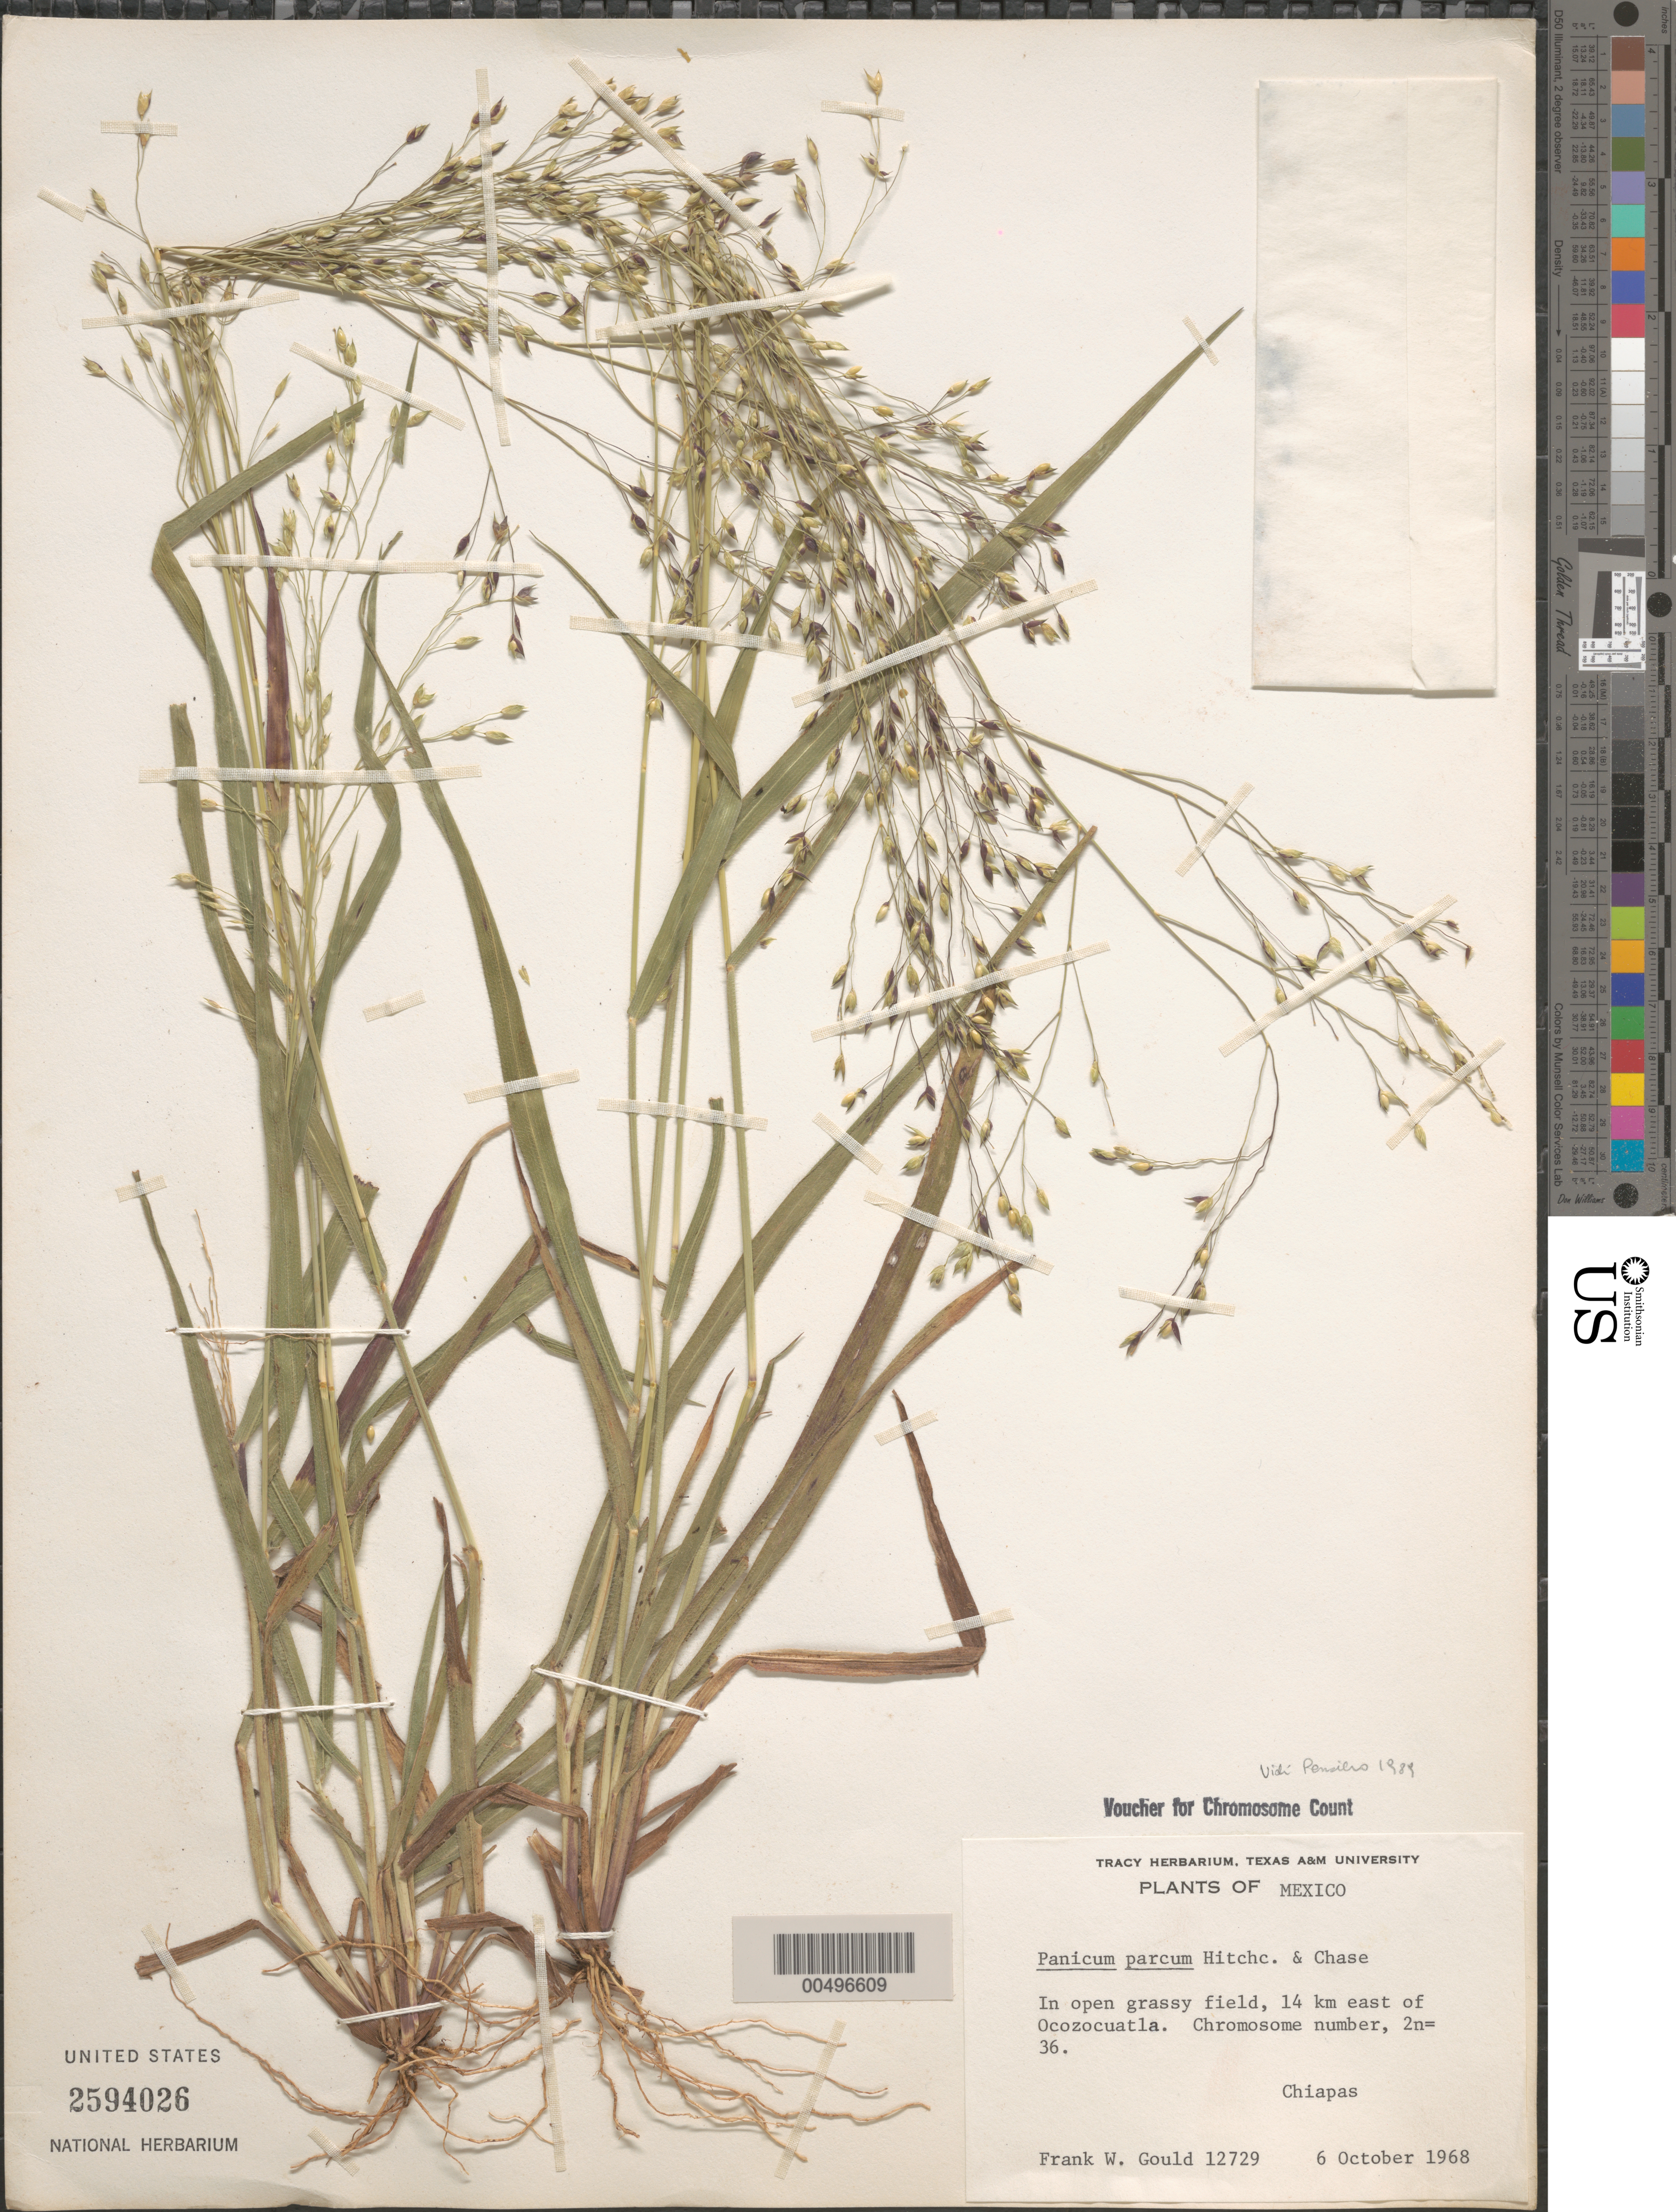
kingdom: Plantae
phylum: Tracheophyta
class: Liliopsida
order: Poales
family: Poaceae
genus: Panicum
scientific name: Panicum parcum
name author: Hitchc. & Chase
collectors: F. W. Gould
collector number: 12729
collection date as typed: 6 Oct 1968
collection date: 1968-10-06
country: Mexico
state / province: Chiapas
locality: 14 km E of Ocozocuatla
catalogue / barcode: US 2594026